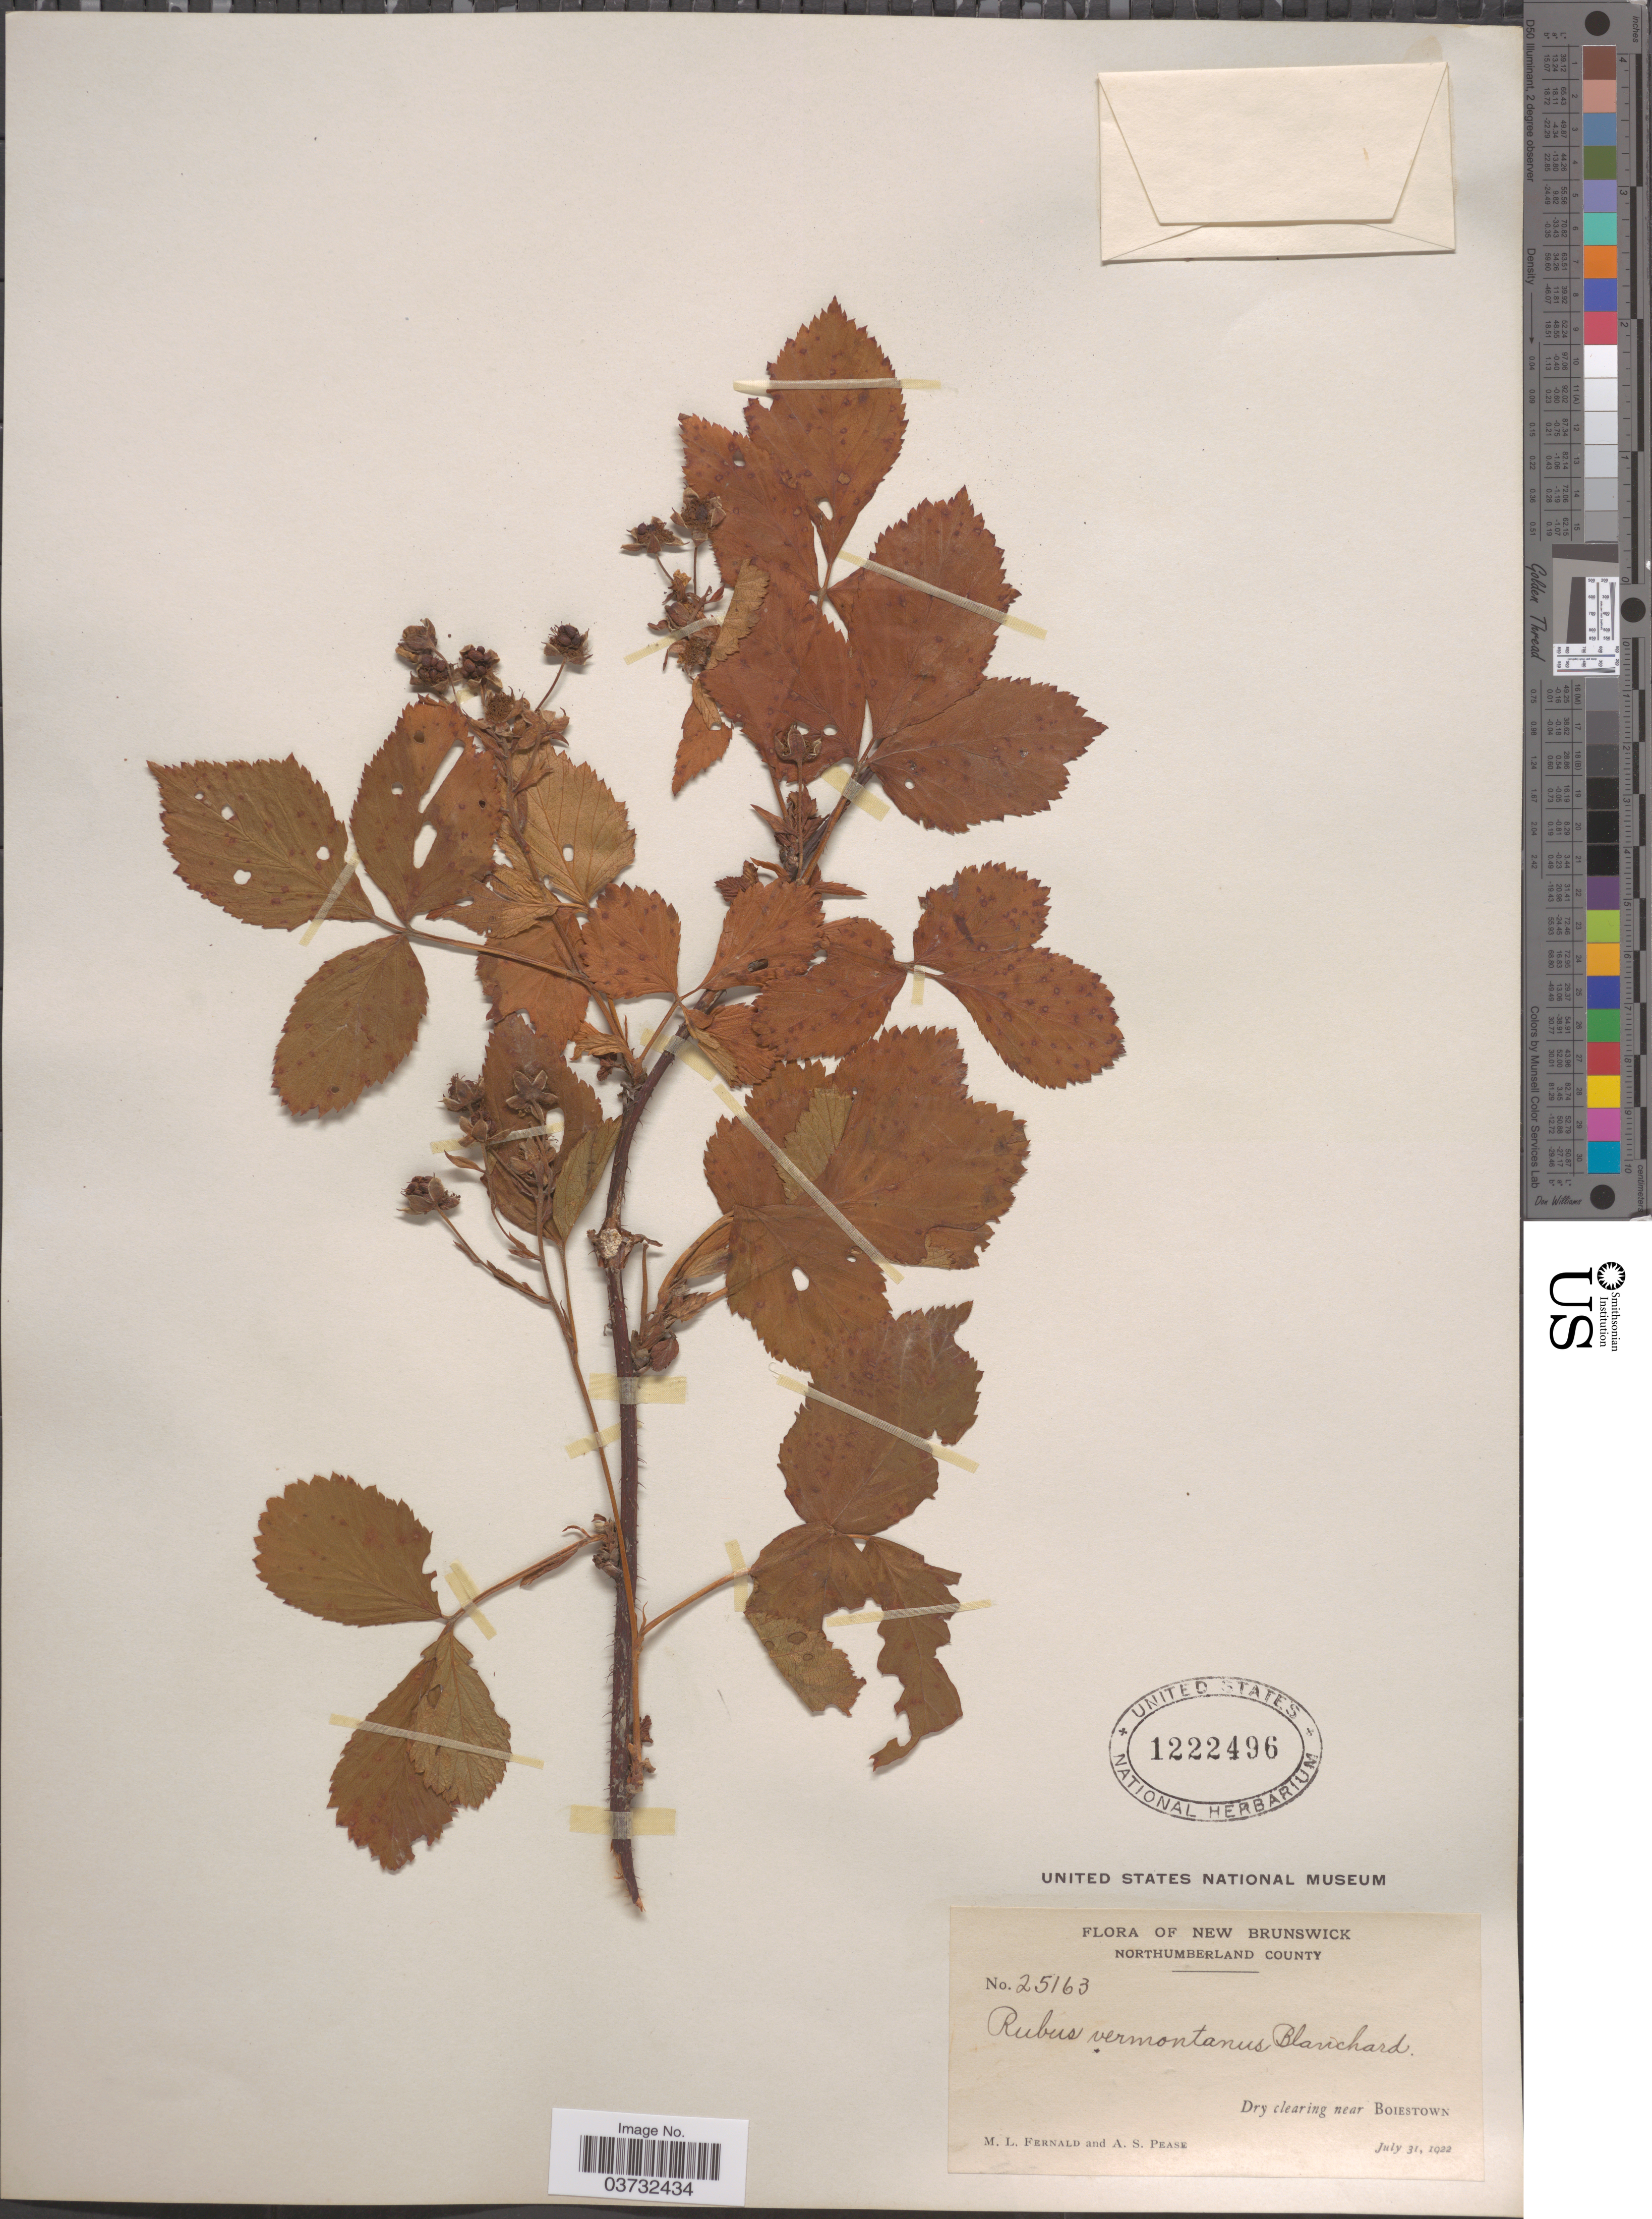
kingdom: Plantae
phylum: Tracheophyta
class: Magnoliopsida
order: Rosales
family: Rosaceae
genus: Rubus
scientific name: Rubus vermontanus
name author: Blanch.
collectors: M. L. Fernald & A. S. Pease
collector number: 25163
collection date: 1922-07-31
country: Canada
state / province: New Brunswick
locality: Northumberland County. Near Boiestown.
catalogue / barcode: US 1222496